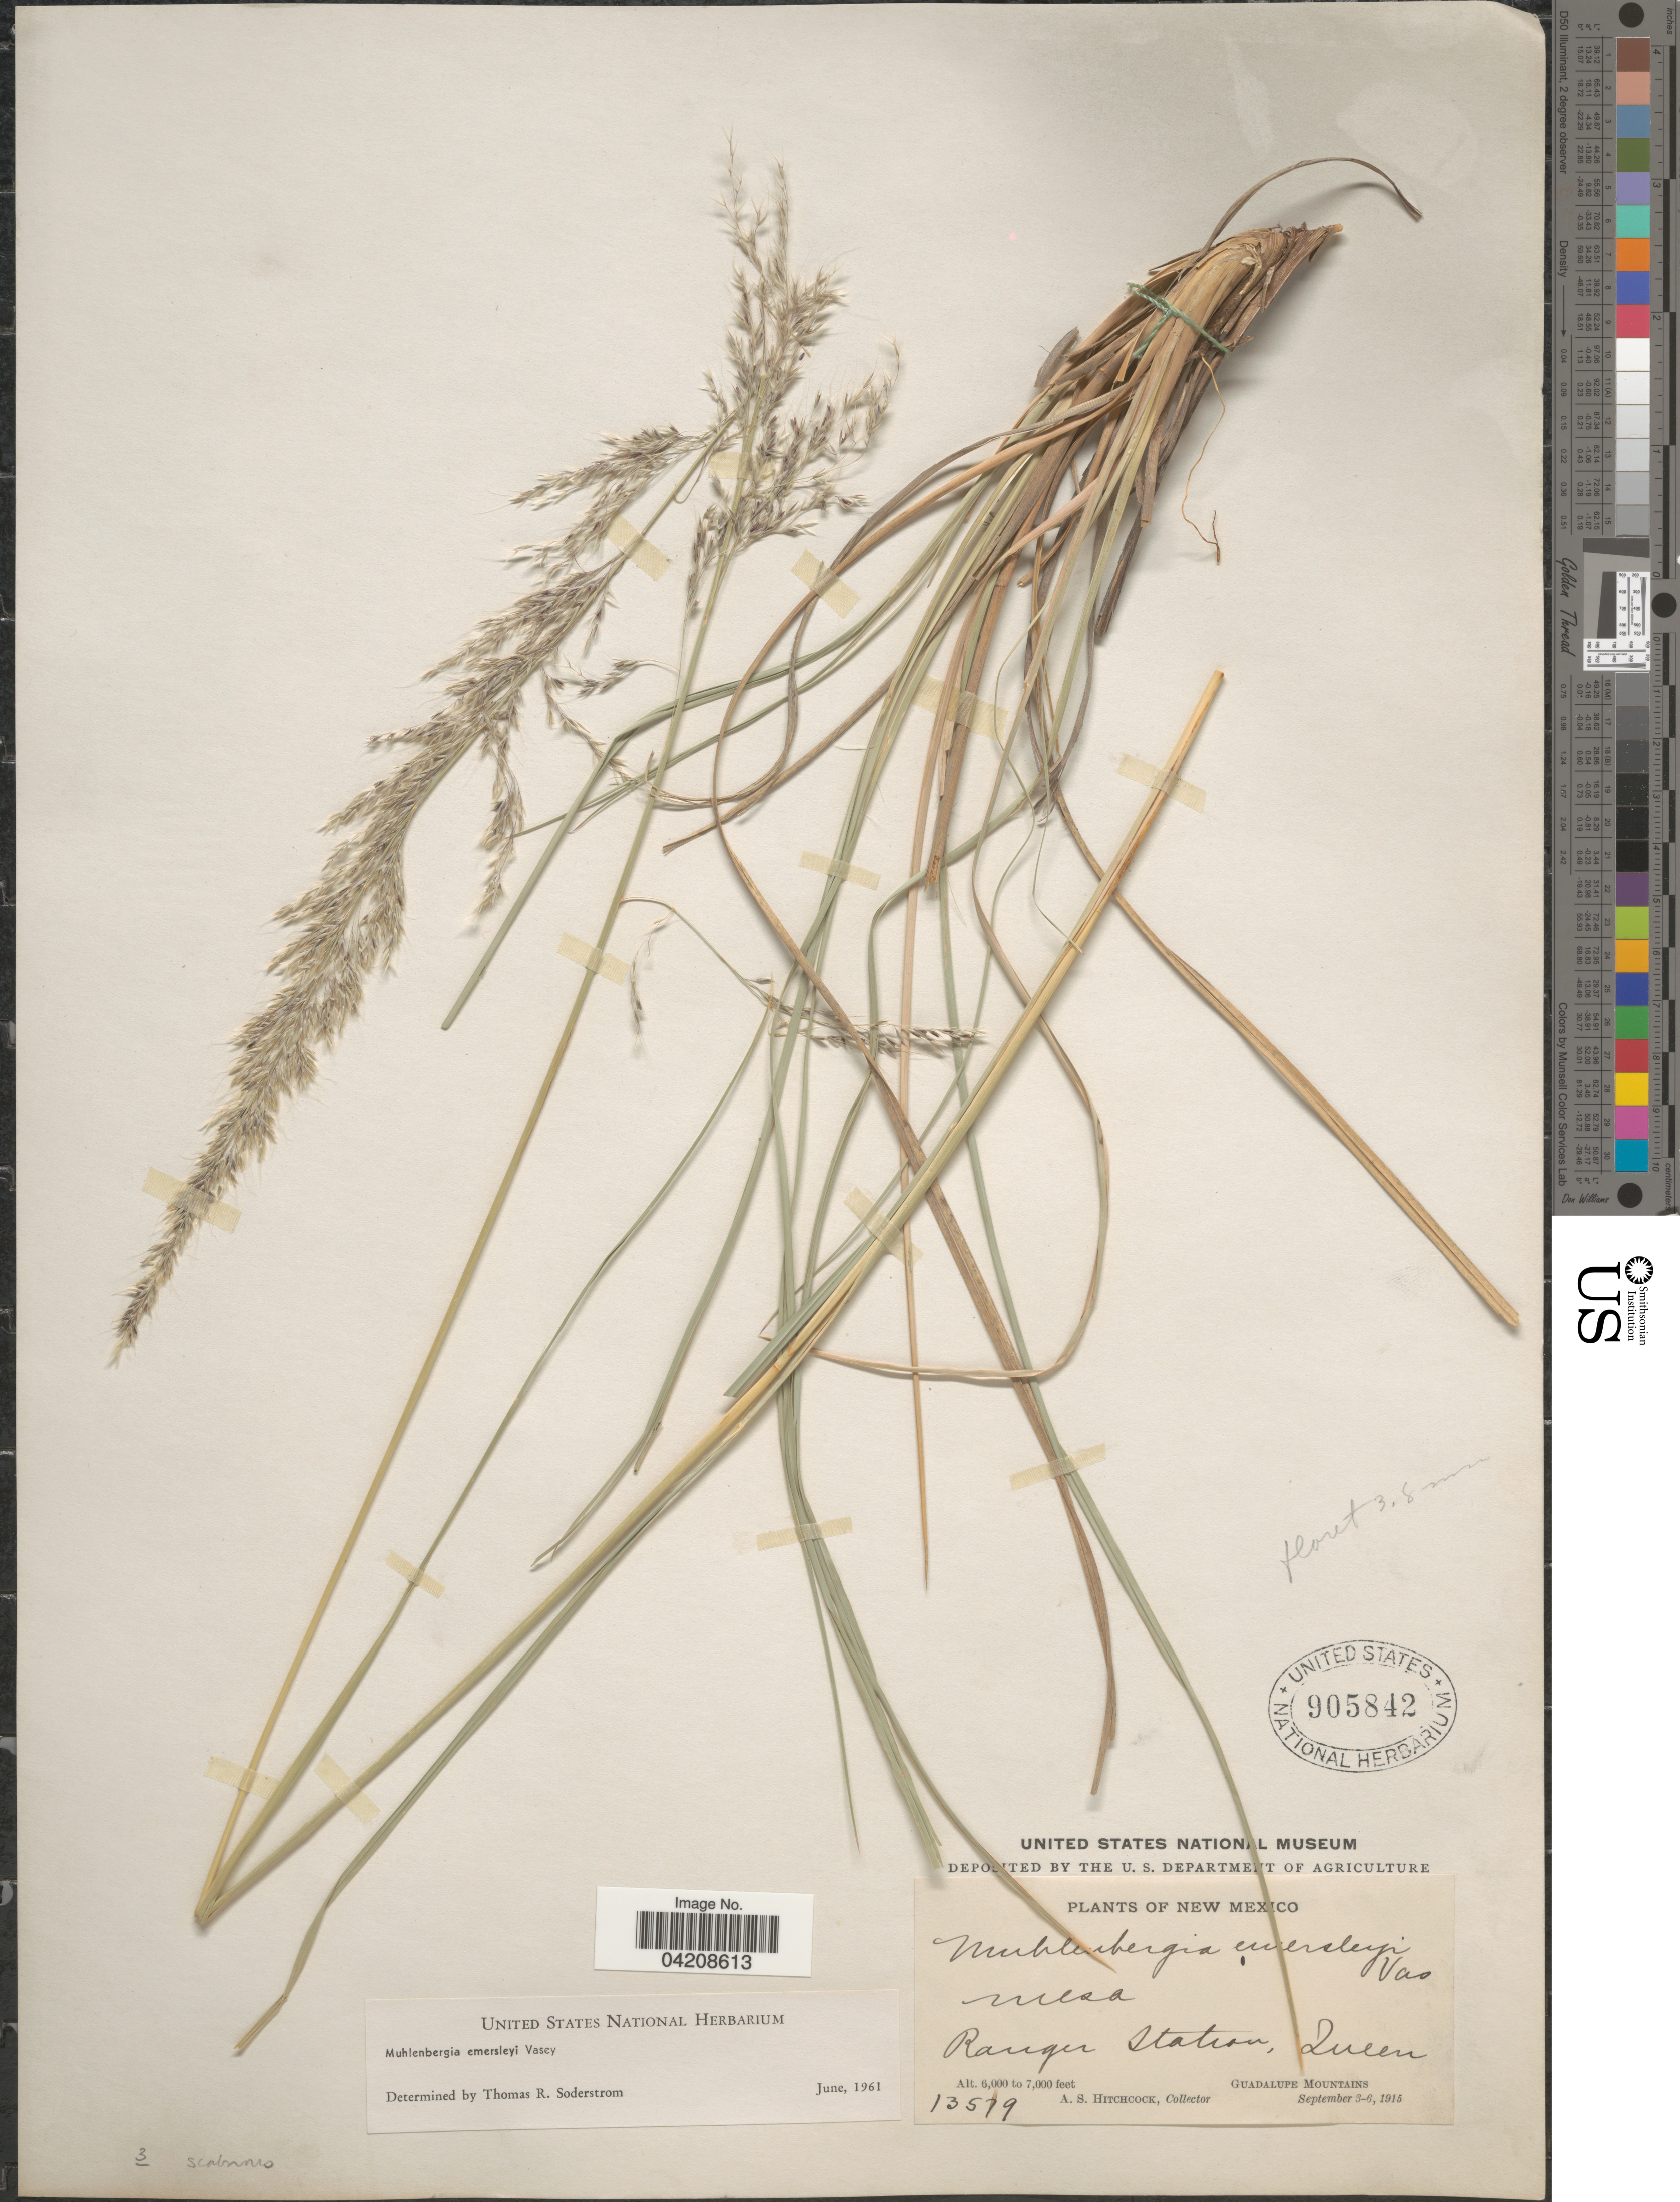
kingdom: Plantae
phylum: Tracheophyta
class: Liliopsida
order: Poales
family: Poaceae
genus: Muhlenbergia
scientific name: Muhlenbergia emersleyi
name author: Vasey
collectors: A. S. Hitchcock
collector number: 13579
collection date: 1915-09-03/1915-09-06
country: United States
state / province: New Mexico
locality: Mesa Ranger Station, Queen. Guadalupe Mountains.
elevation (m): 1829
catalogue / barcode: US 905842